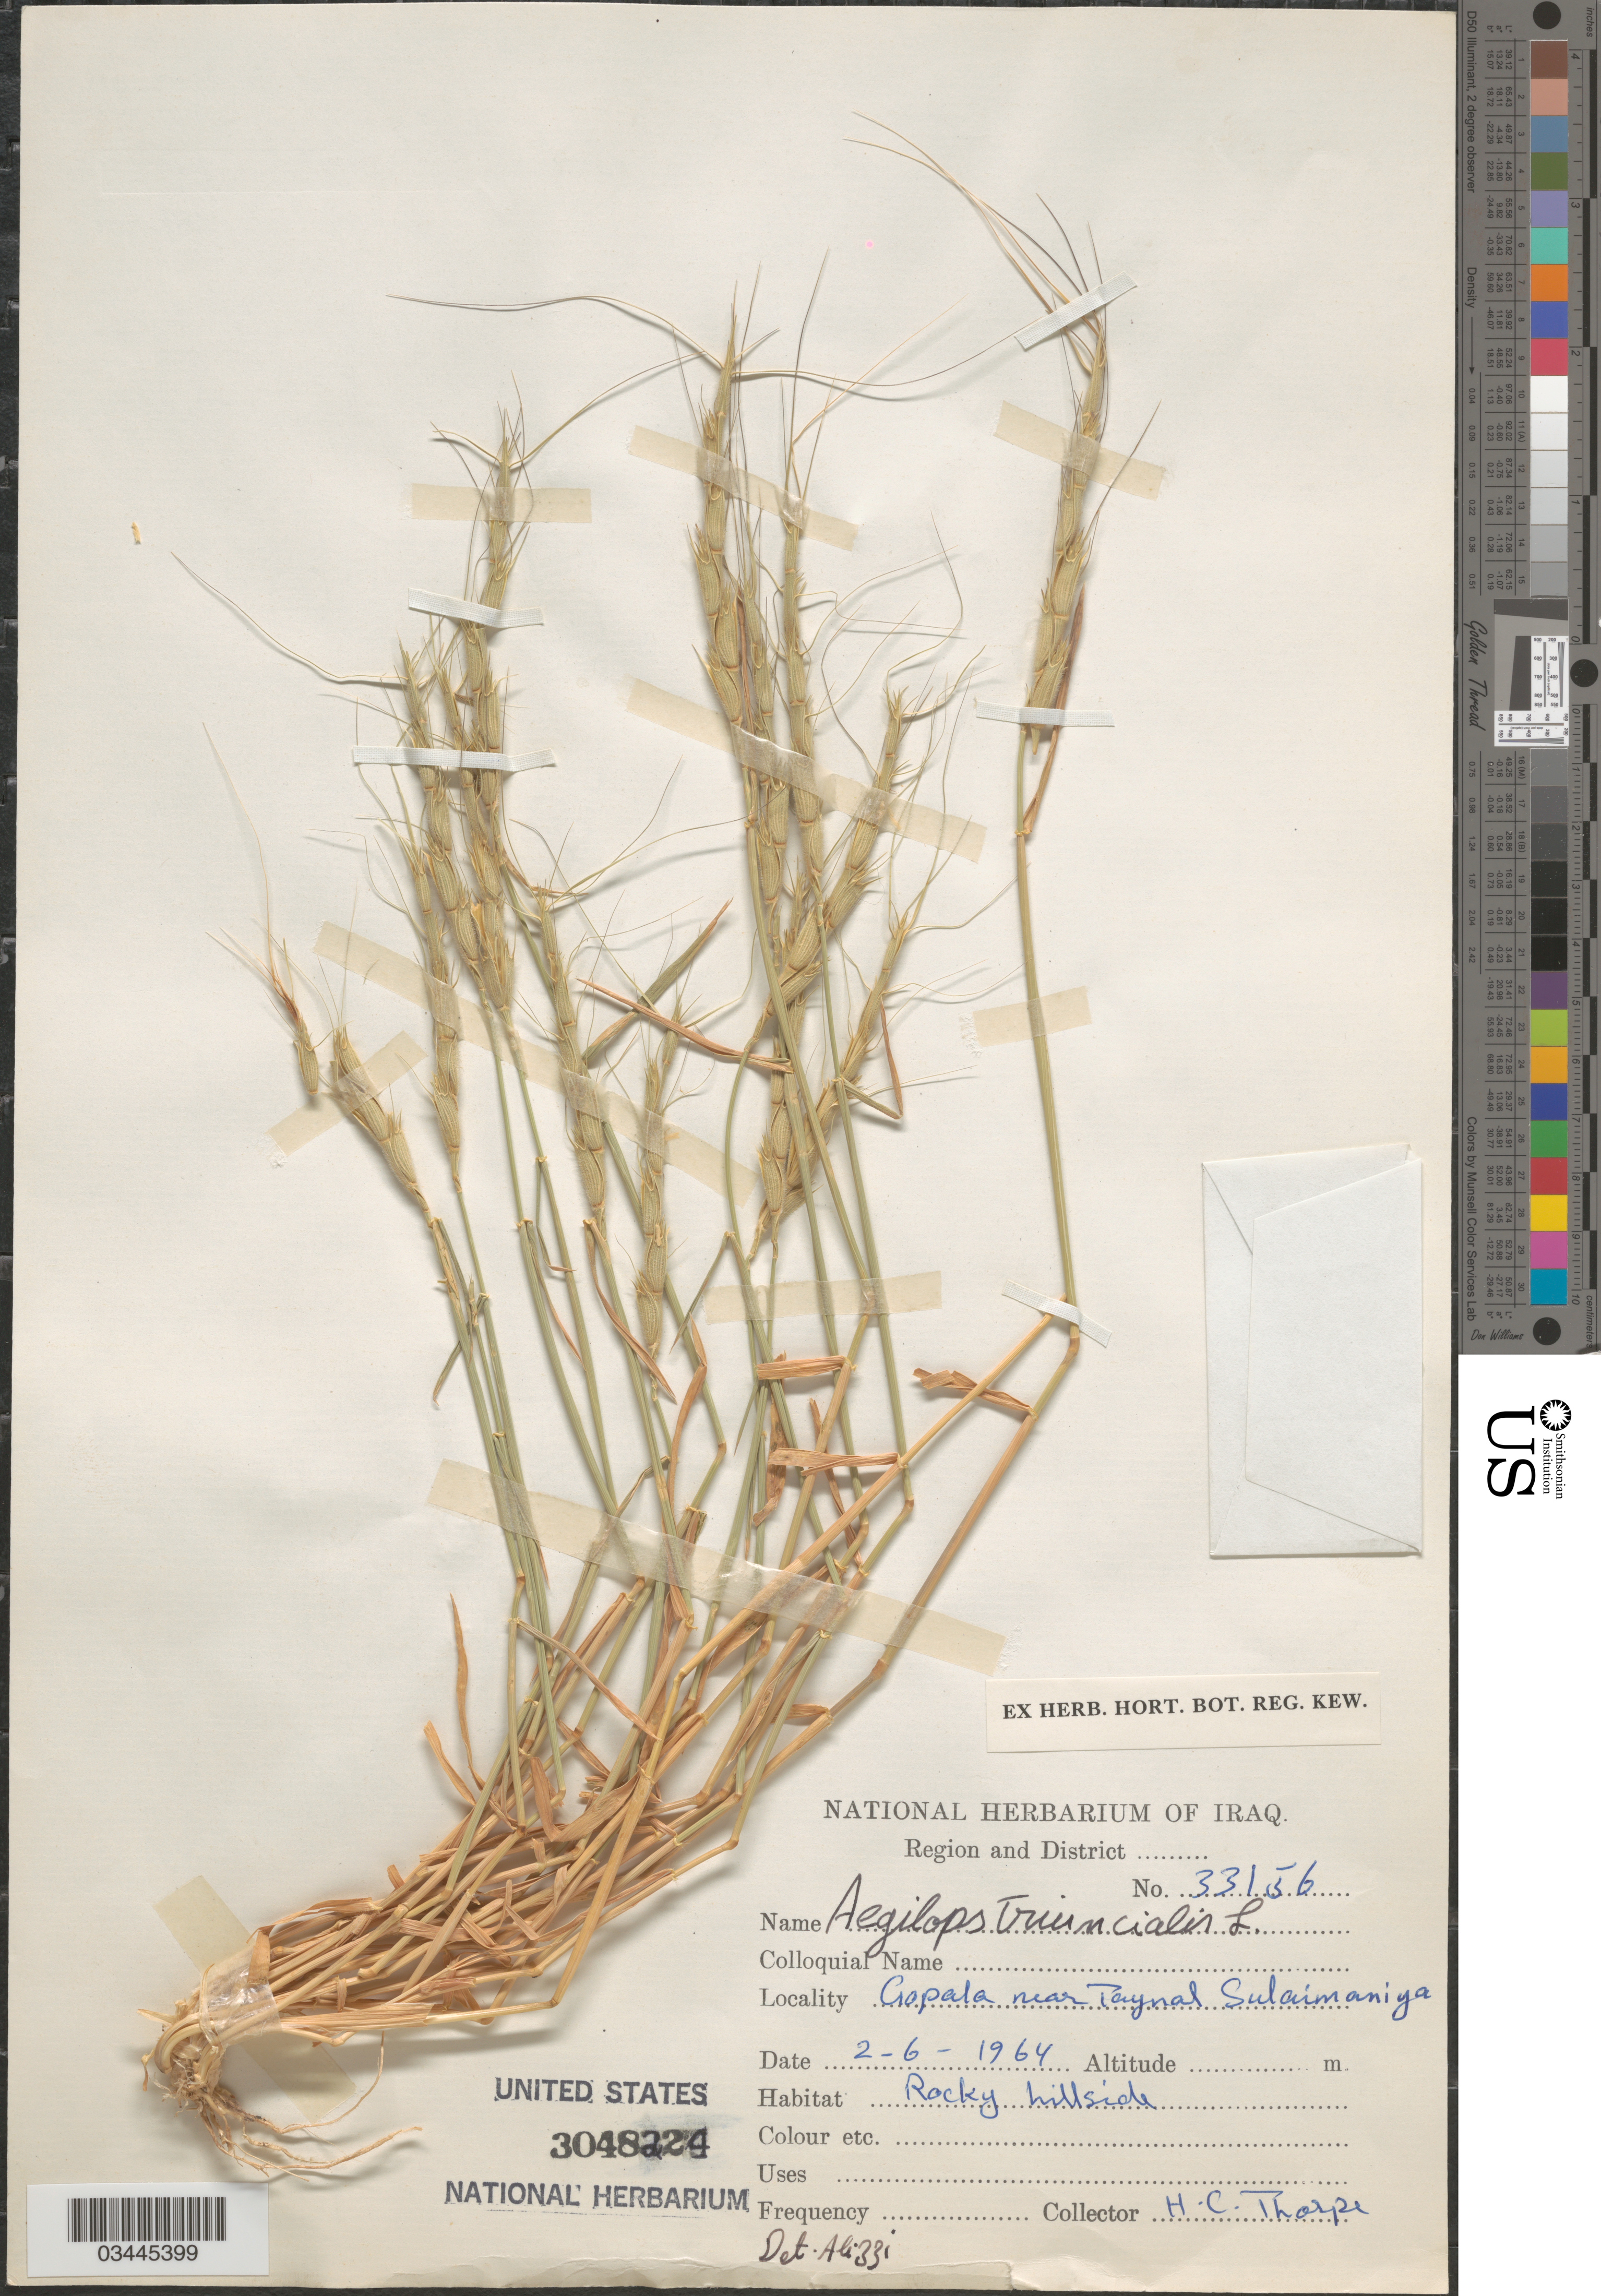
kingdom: Plantae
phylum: Tracheophyta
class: Liliopsida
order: Poales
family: Poaceae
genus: Aegilops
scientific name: Aegilops triuncialis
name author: L.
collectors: H. Thorpe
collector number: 33156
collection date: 1964-06-02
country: Iraq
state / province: As Sulaymānīyah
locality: Gopala near Taynal Sulaimaniya. Rocky hillside.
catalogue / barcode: US 3048224